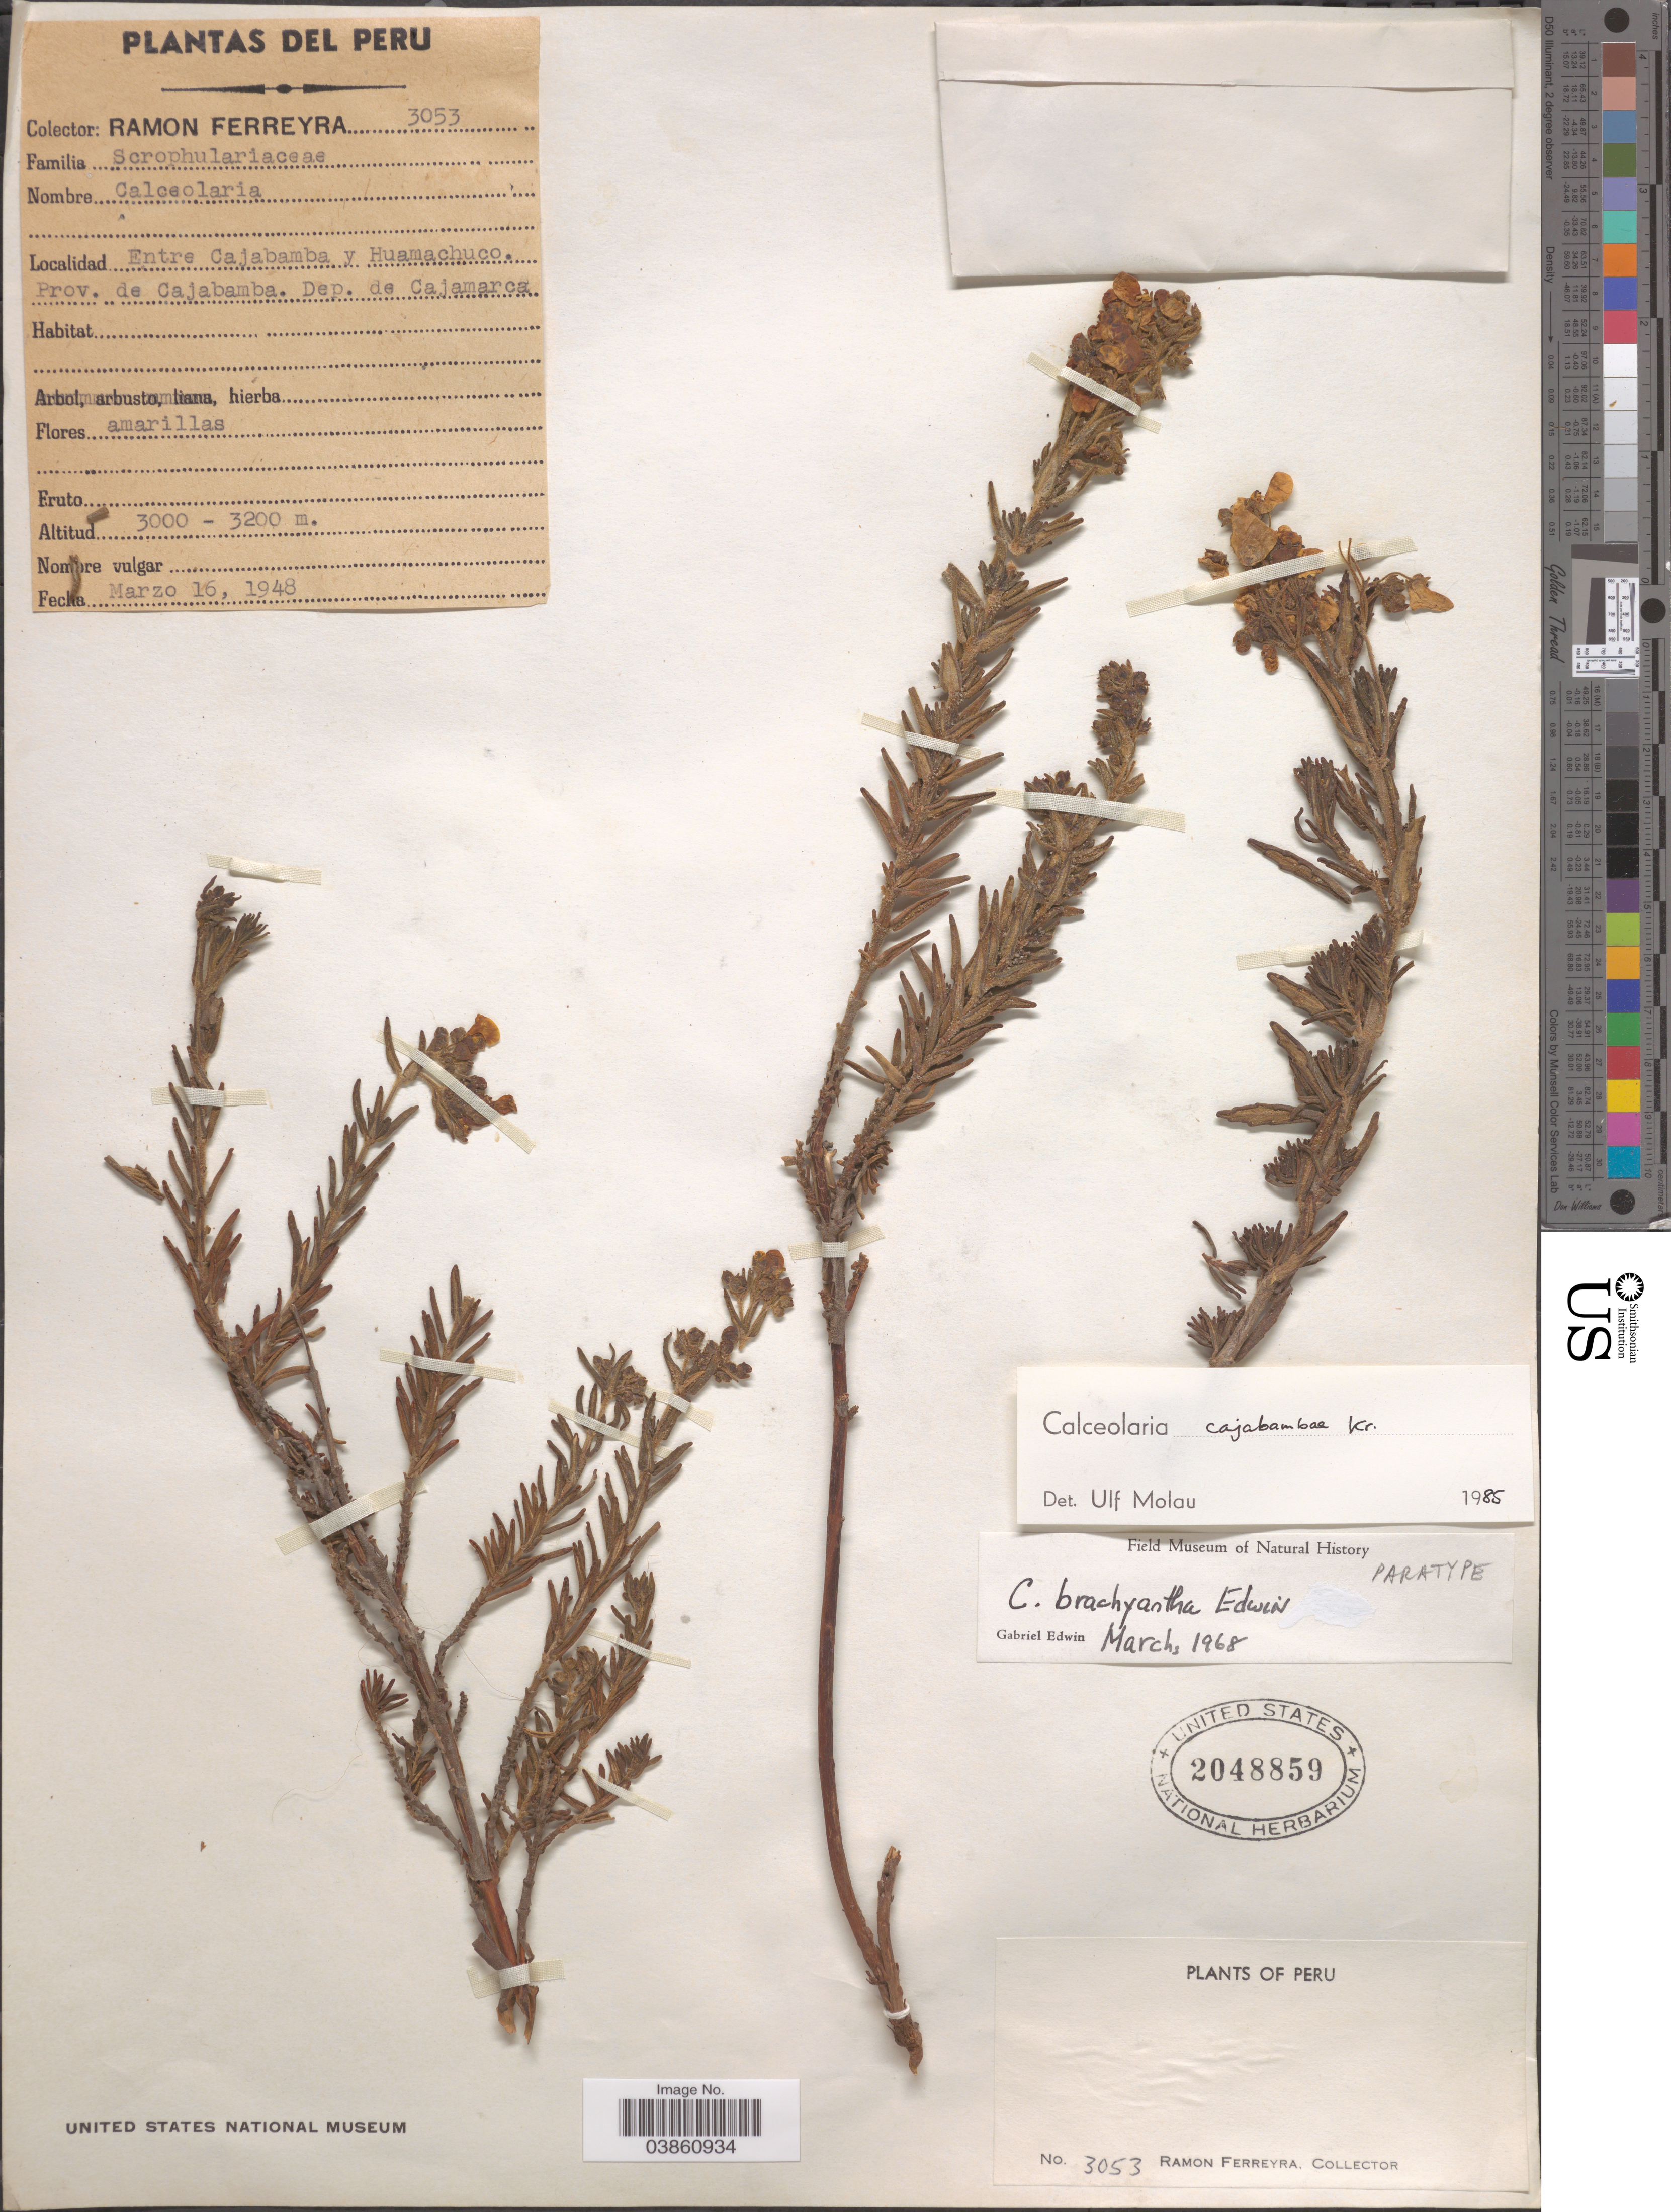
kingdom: Plantae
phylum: Tracheophyta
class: Magnoliopsida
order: Lamiales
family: Calceolariaceae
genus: Calceolaria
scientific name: Calceolaria cajabambae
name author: Kraenzl.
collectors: R. A. Ferreyra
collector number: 3053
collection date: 1948-03-16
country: Peru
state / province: Cajamarca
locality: Entre Cajabamba y Huamachuco. Prov. de Cajabamba. Dep. de Cajamarca.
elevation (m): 3000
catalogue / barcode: US 2048859